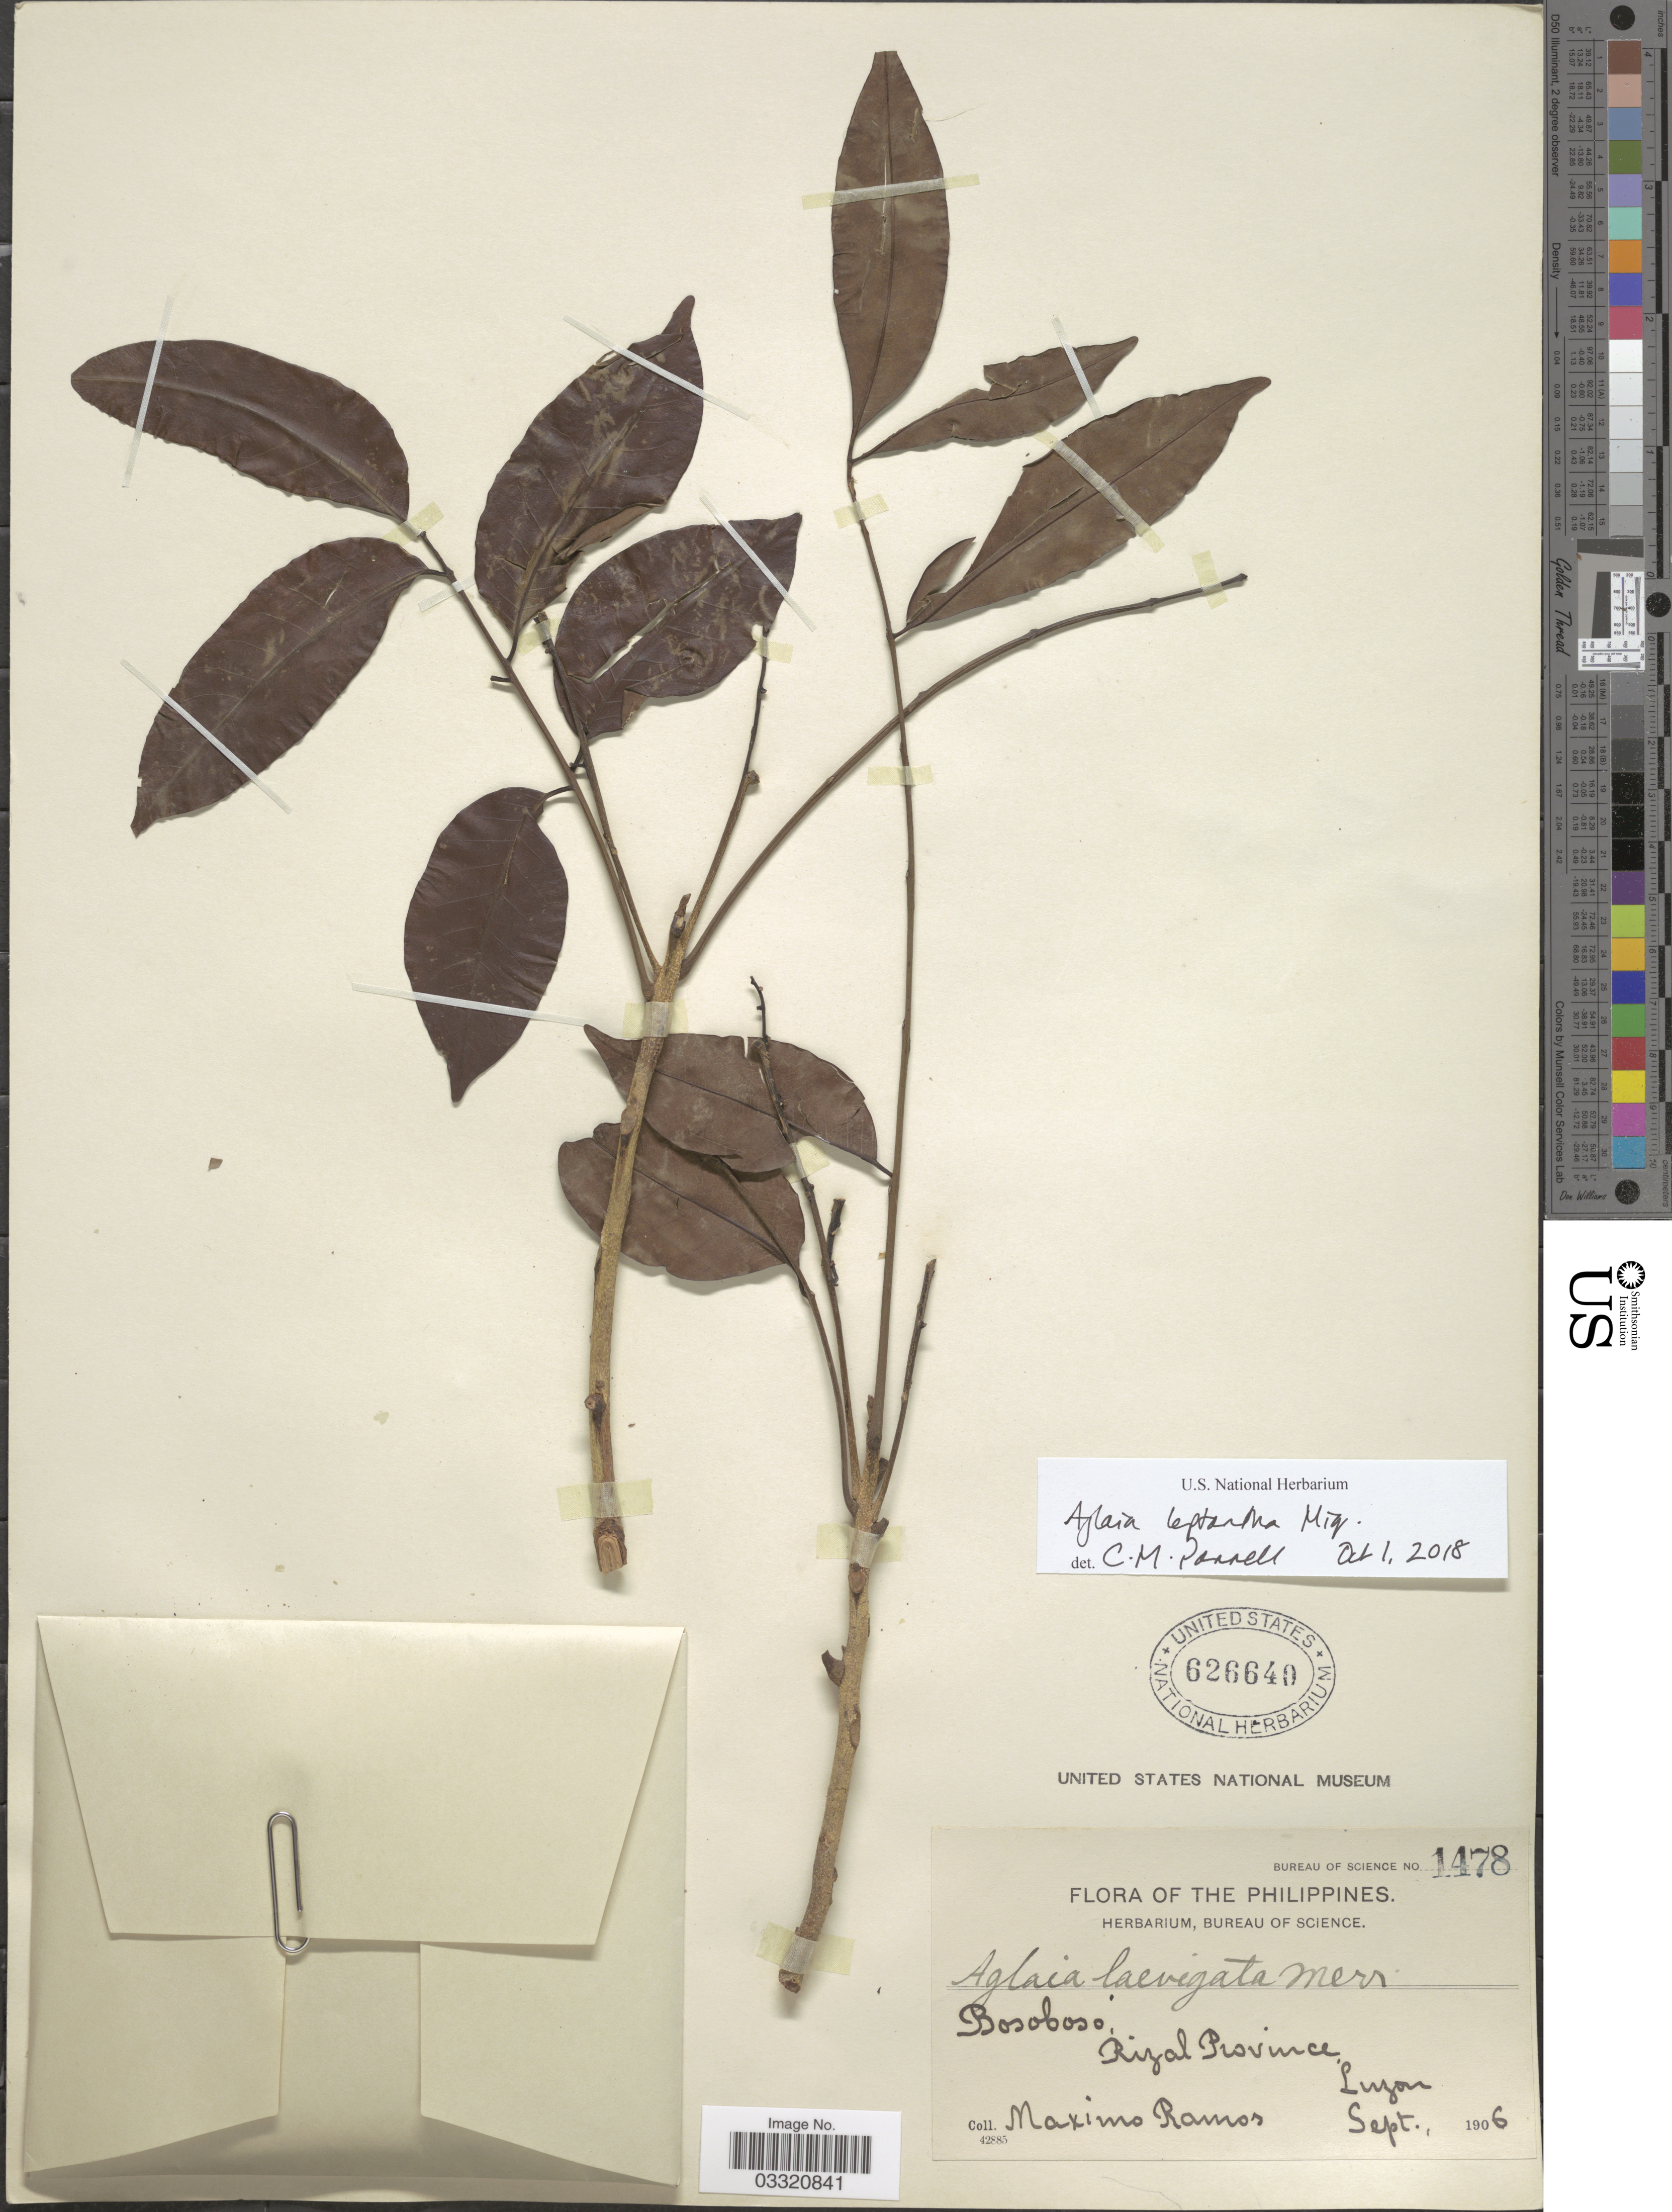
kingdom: Plantae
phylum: Tracheophyta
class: Magnoliopsida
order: Sapindales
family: Meliaceae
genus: Aglaia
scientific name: Aglaia leptantha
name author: Miq.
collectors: M. Ramos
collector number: Bureau of Science 1478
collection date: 1906-09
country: Philippines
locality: Bosoboso, Rizal Province, Luzon.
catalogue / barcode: US 626640